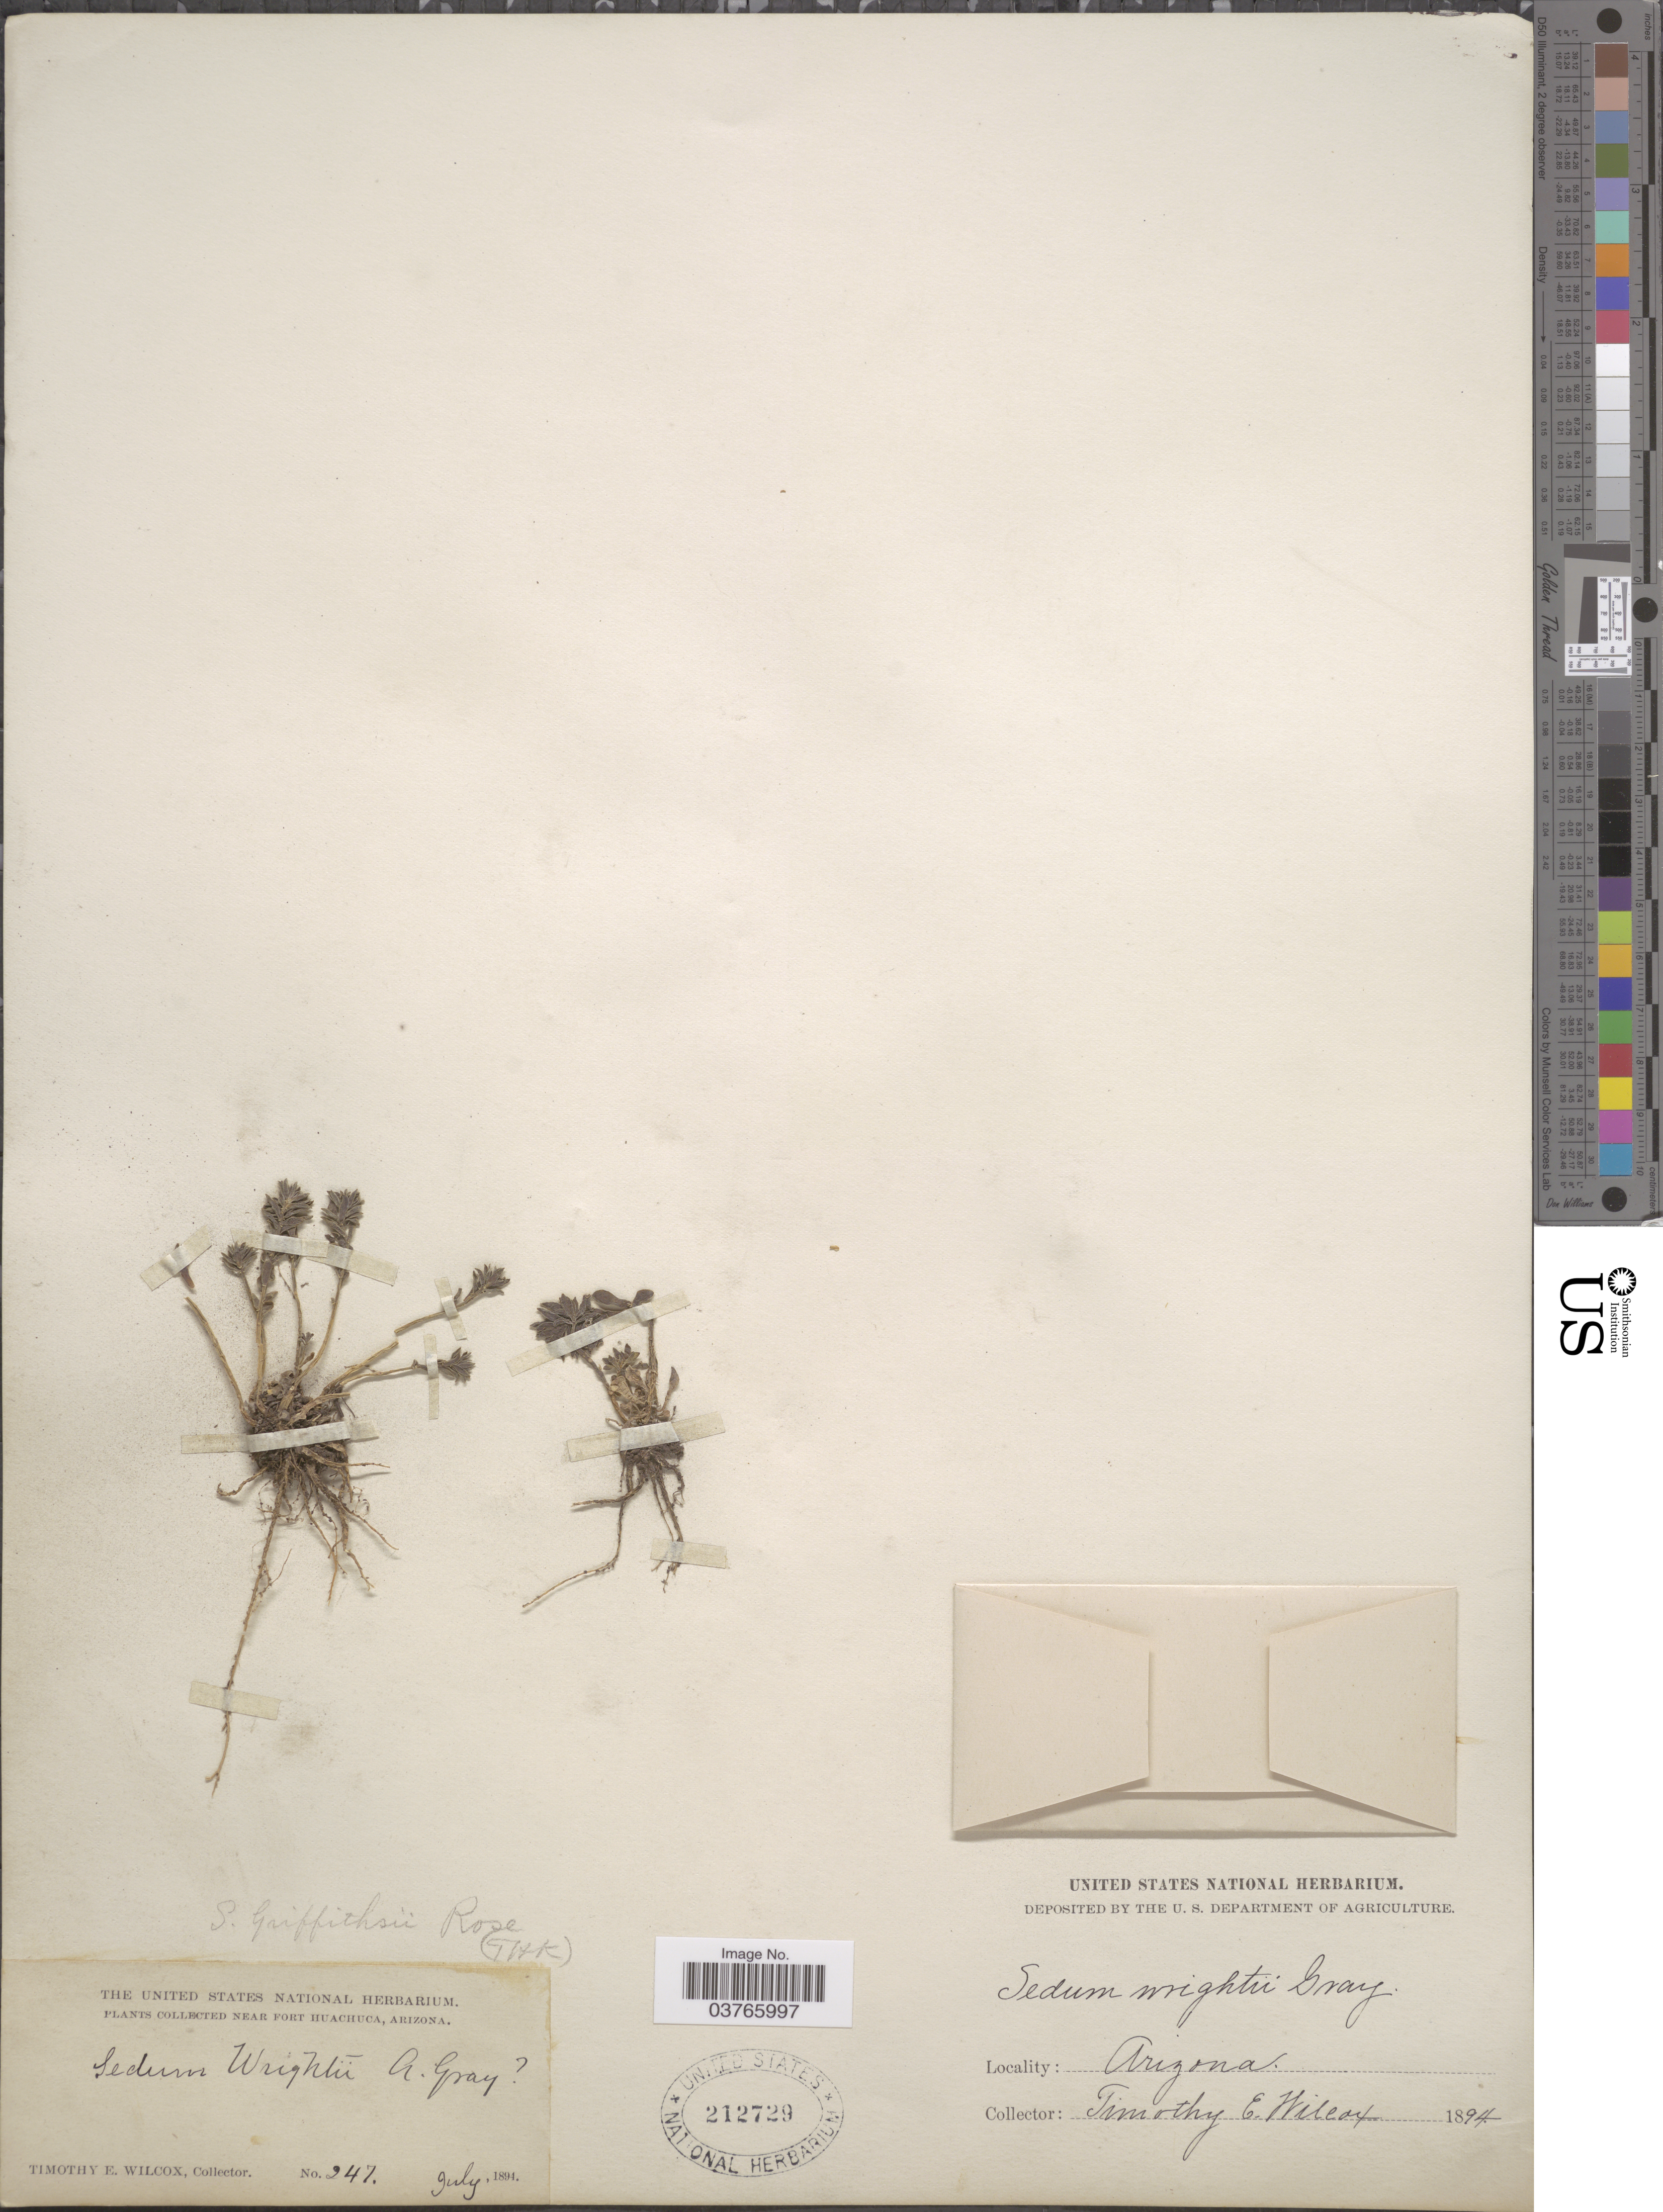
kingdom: Plantae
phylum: Tracheophyta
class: Magnoliopsida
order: Saxifragales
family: Crassulaceae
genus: Sedum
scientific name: Sedum griffithsii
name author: Rose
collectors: T. E. Wilcox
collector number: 247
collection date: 1894-07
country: United States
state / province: Arizona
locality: Near Fort Huachuca.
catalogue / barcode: US 212729